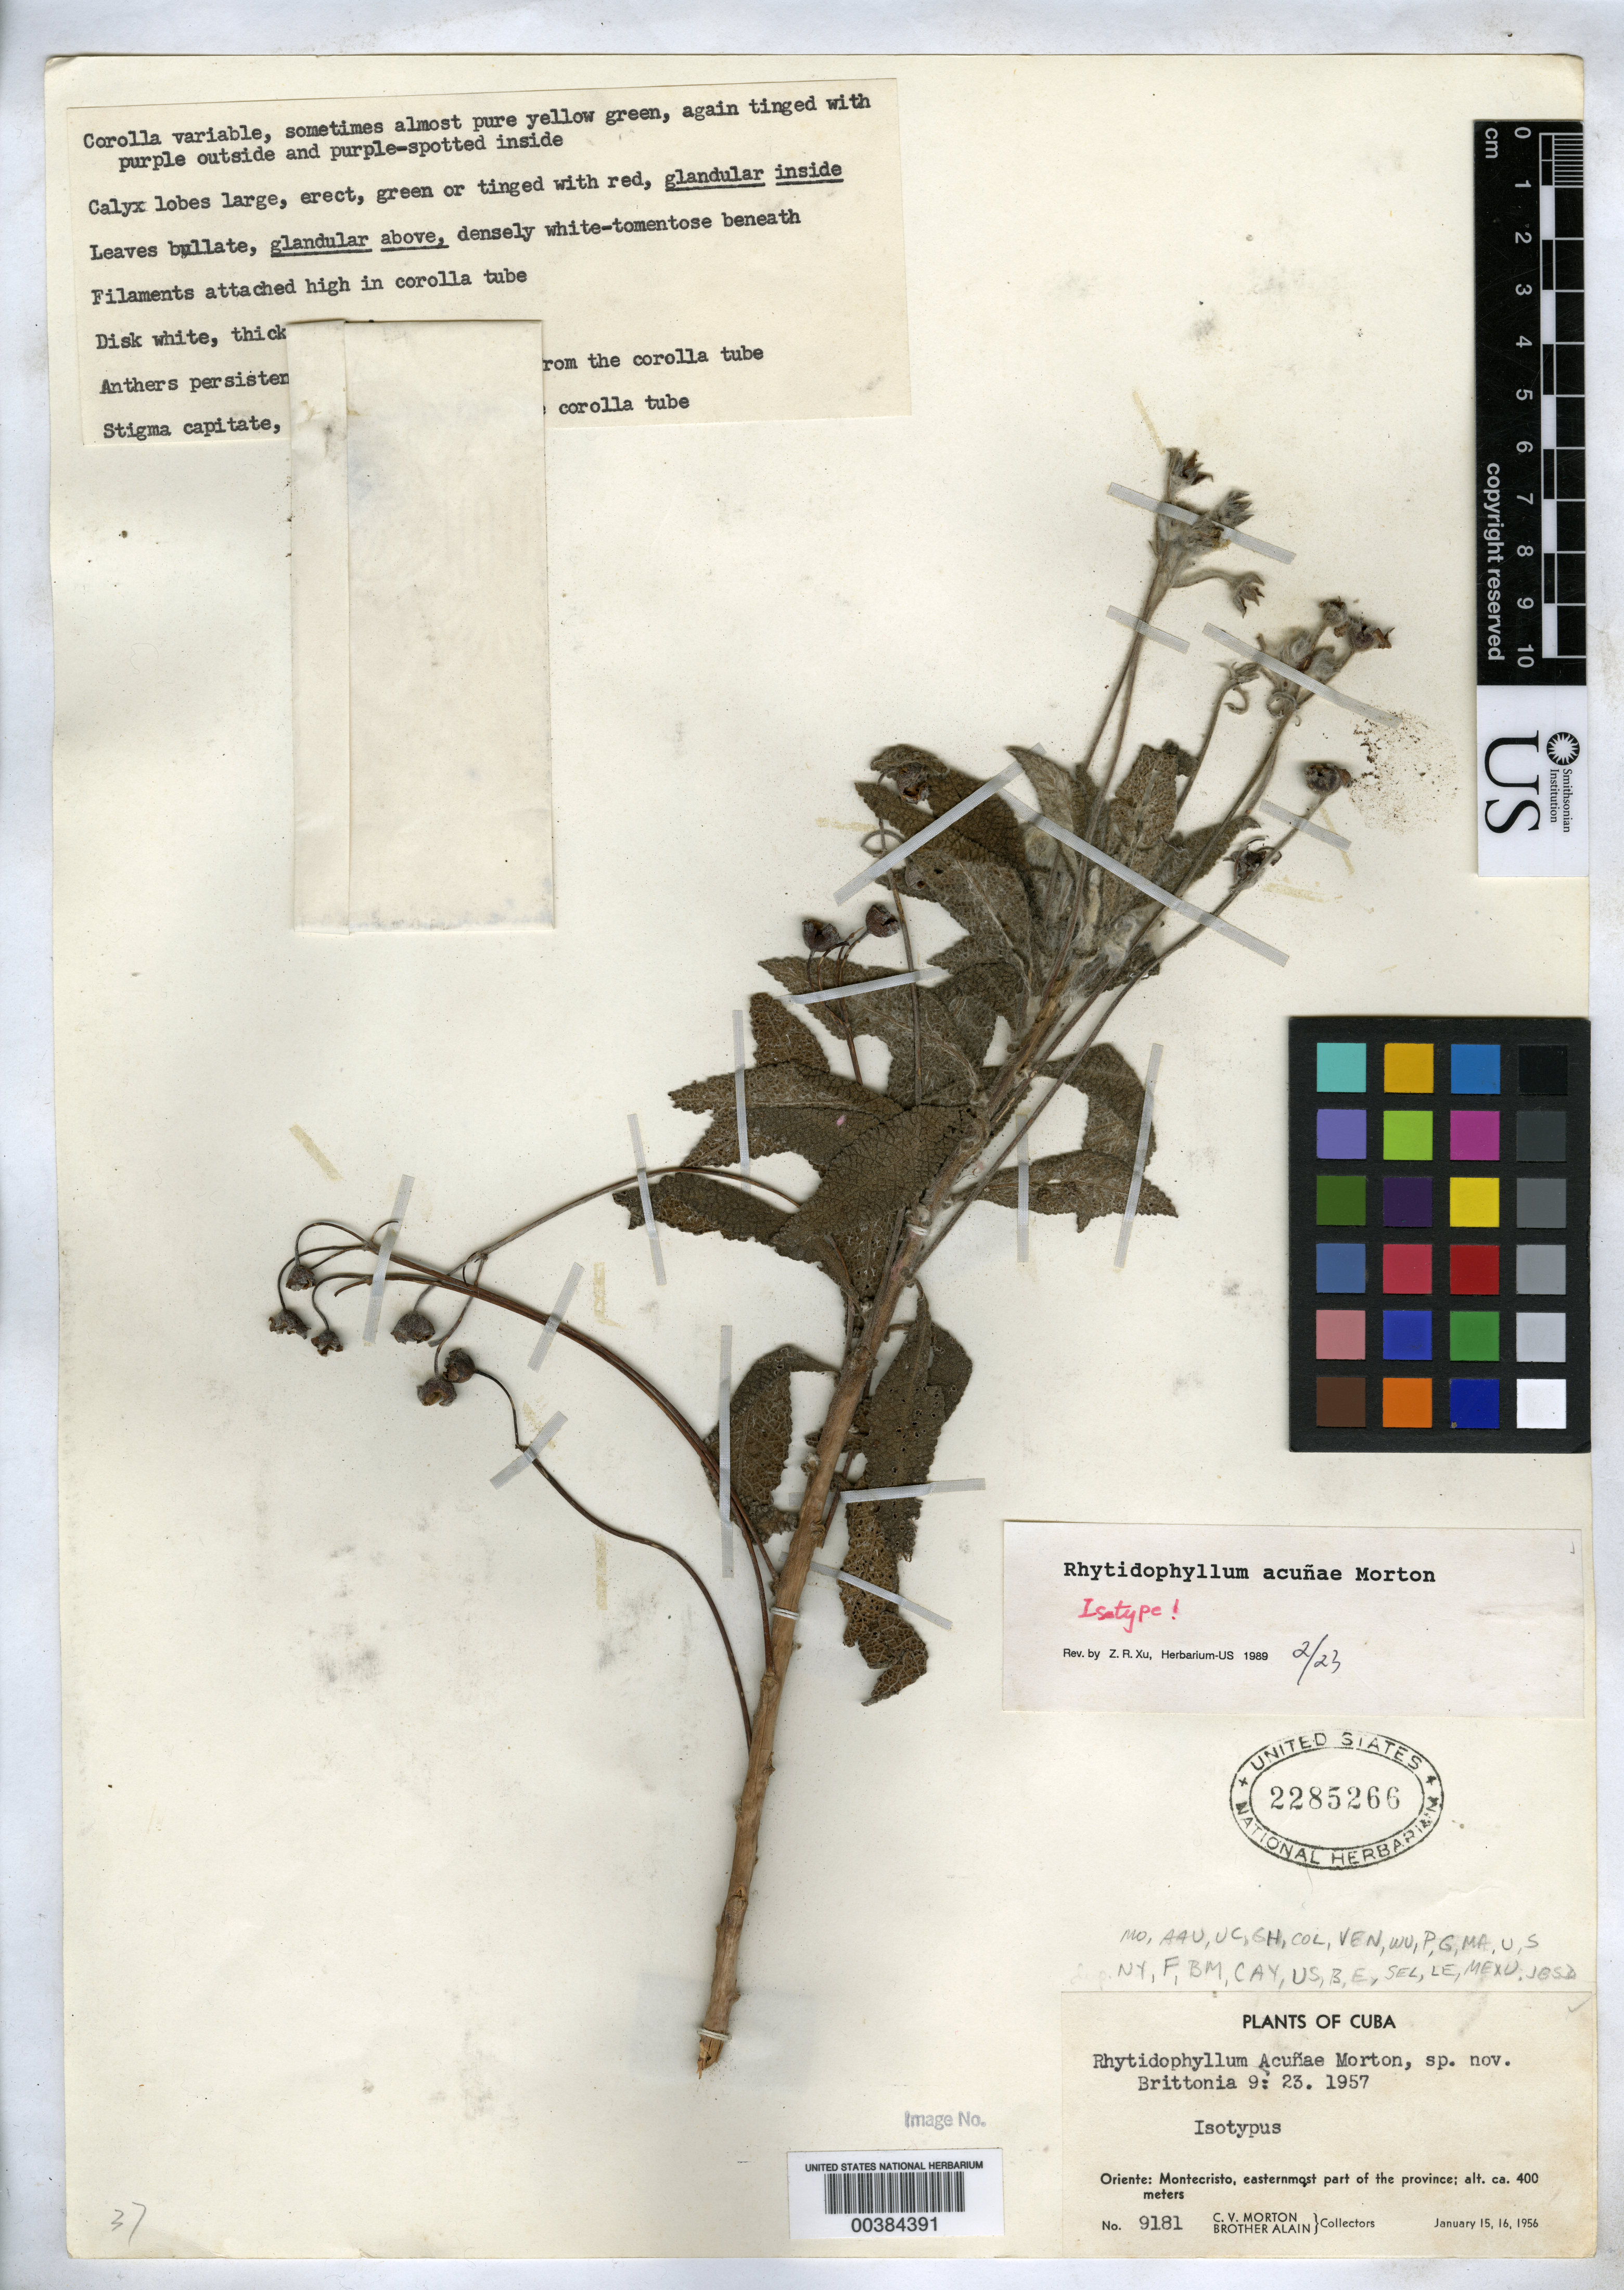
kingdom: Plantae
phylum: Tracheophyta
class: Magnoliopsida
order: Lamiales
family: Gesneriaceae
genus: Rhytidophyllum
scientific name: Rhytidophyllum acunae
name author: C.V. Morton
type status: Isotype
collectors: C. V. Morton & A. H. Liogier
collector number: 9181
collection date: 1956-01-15,1956-01-16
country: Cuba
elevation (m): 400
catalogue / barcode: US 2285266